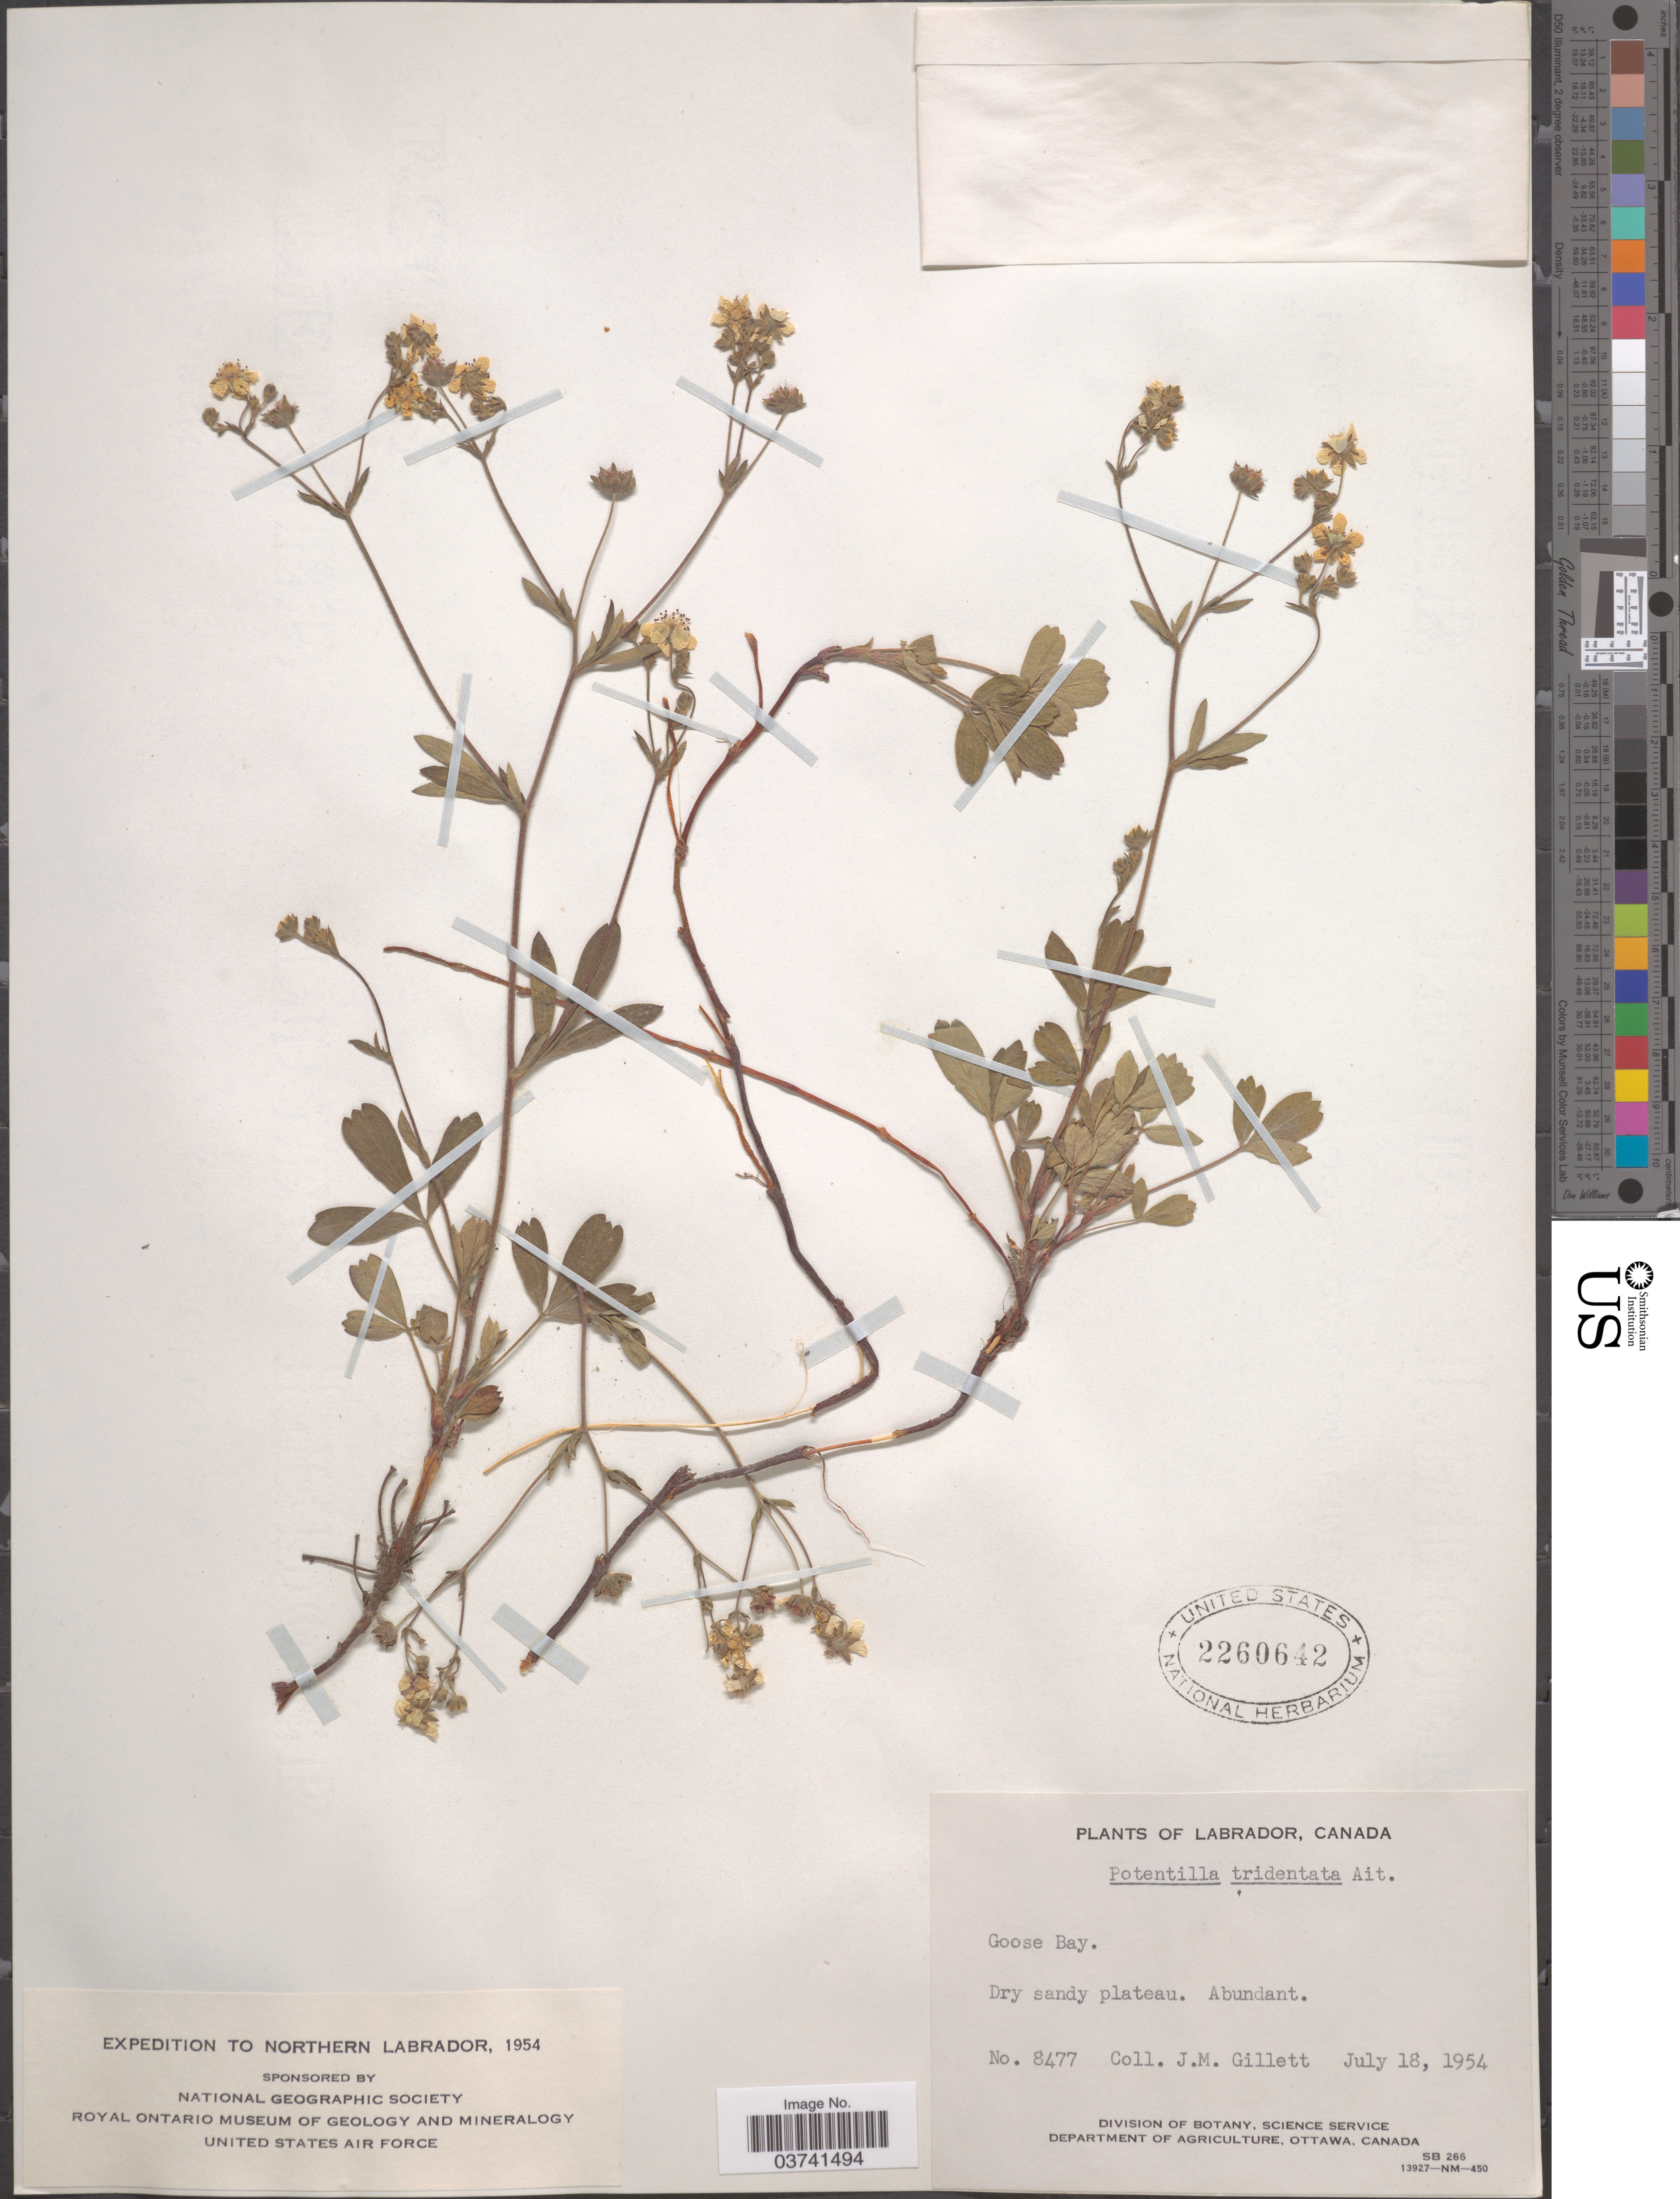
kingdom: Plantae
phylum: Tracheophyta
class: Magnoliopsida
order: Rosales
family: Rosaceae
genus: Potentilla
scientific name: Potentilla tridentata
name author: Aiton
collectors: J. M. Gillett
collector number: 8477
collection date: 1954-07-18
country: Canada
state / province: Newfoundland and Labrador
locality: Labrador. Goose Bay.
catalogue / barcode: US 2260642